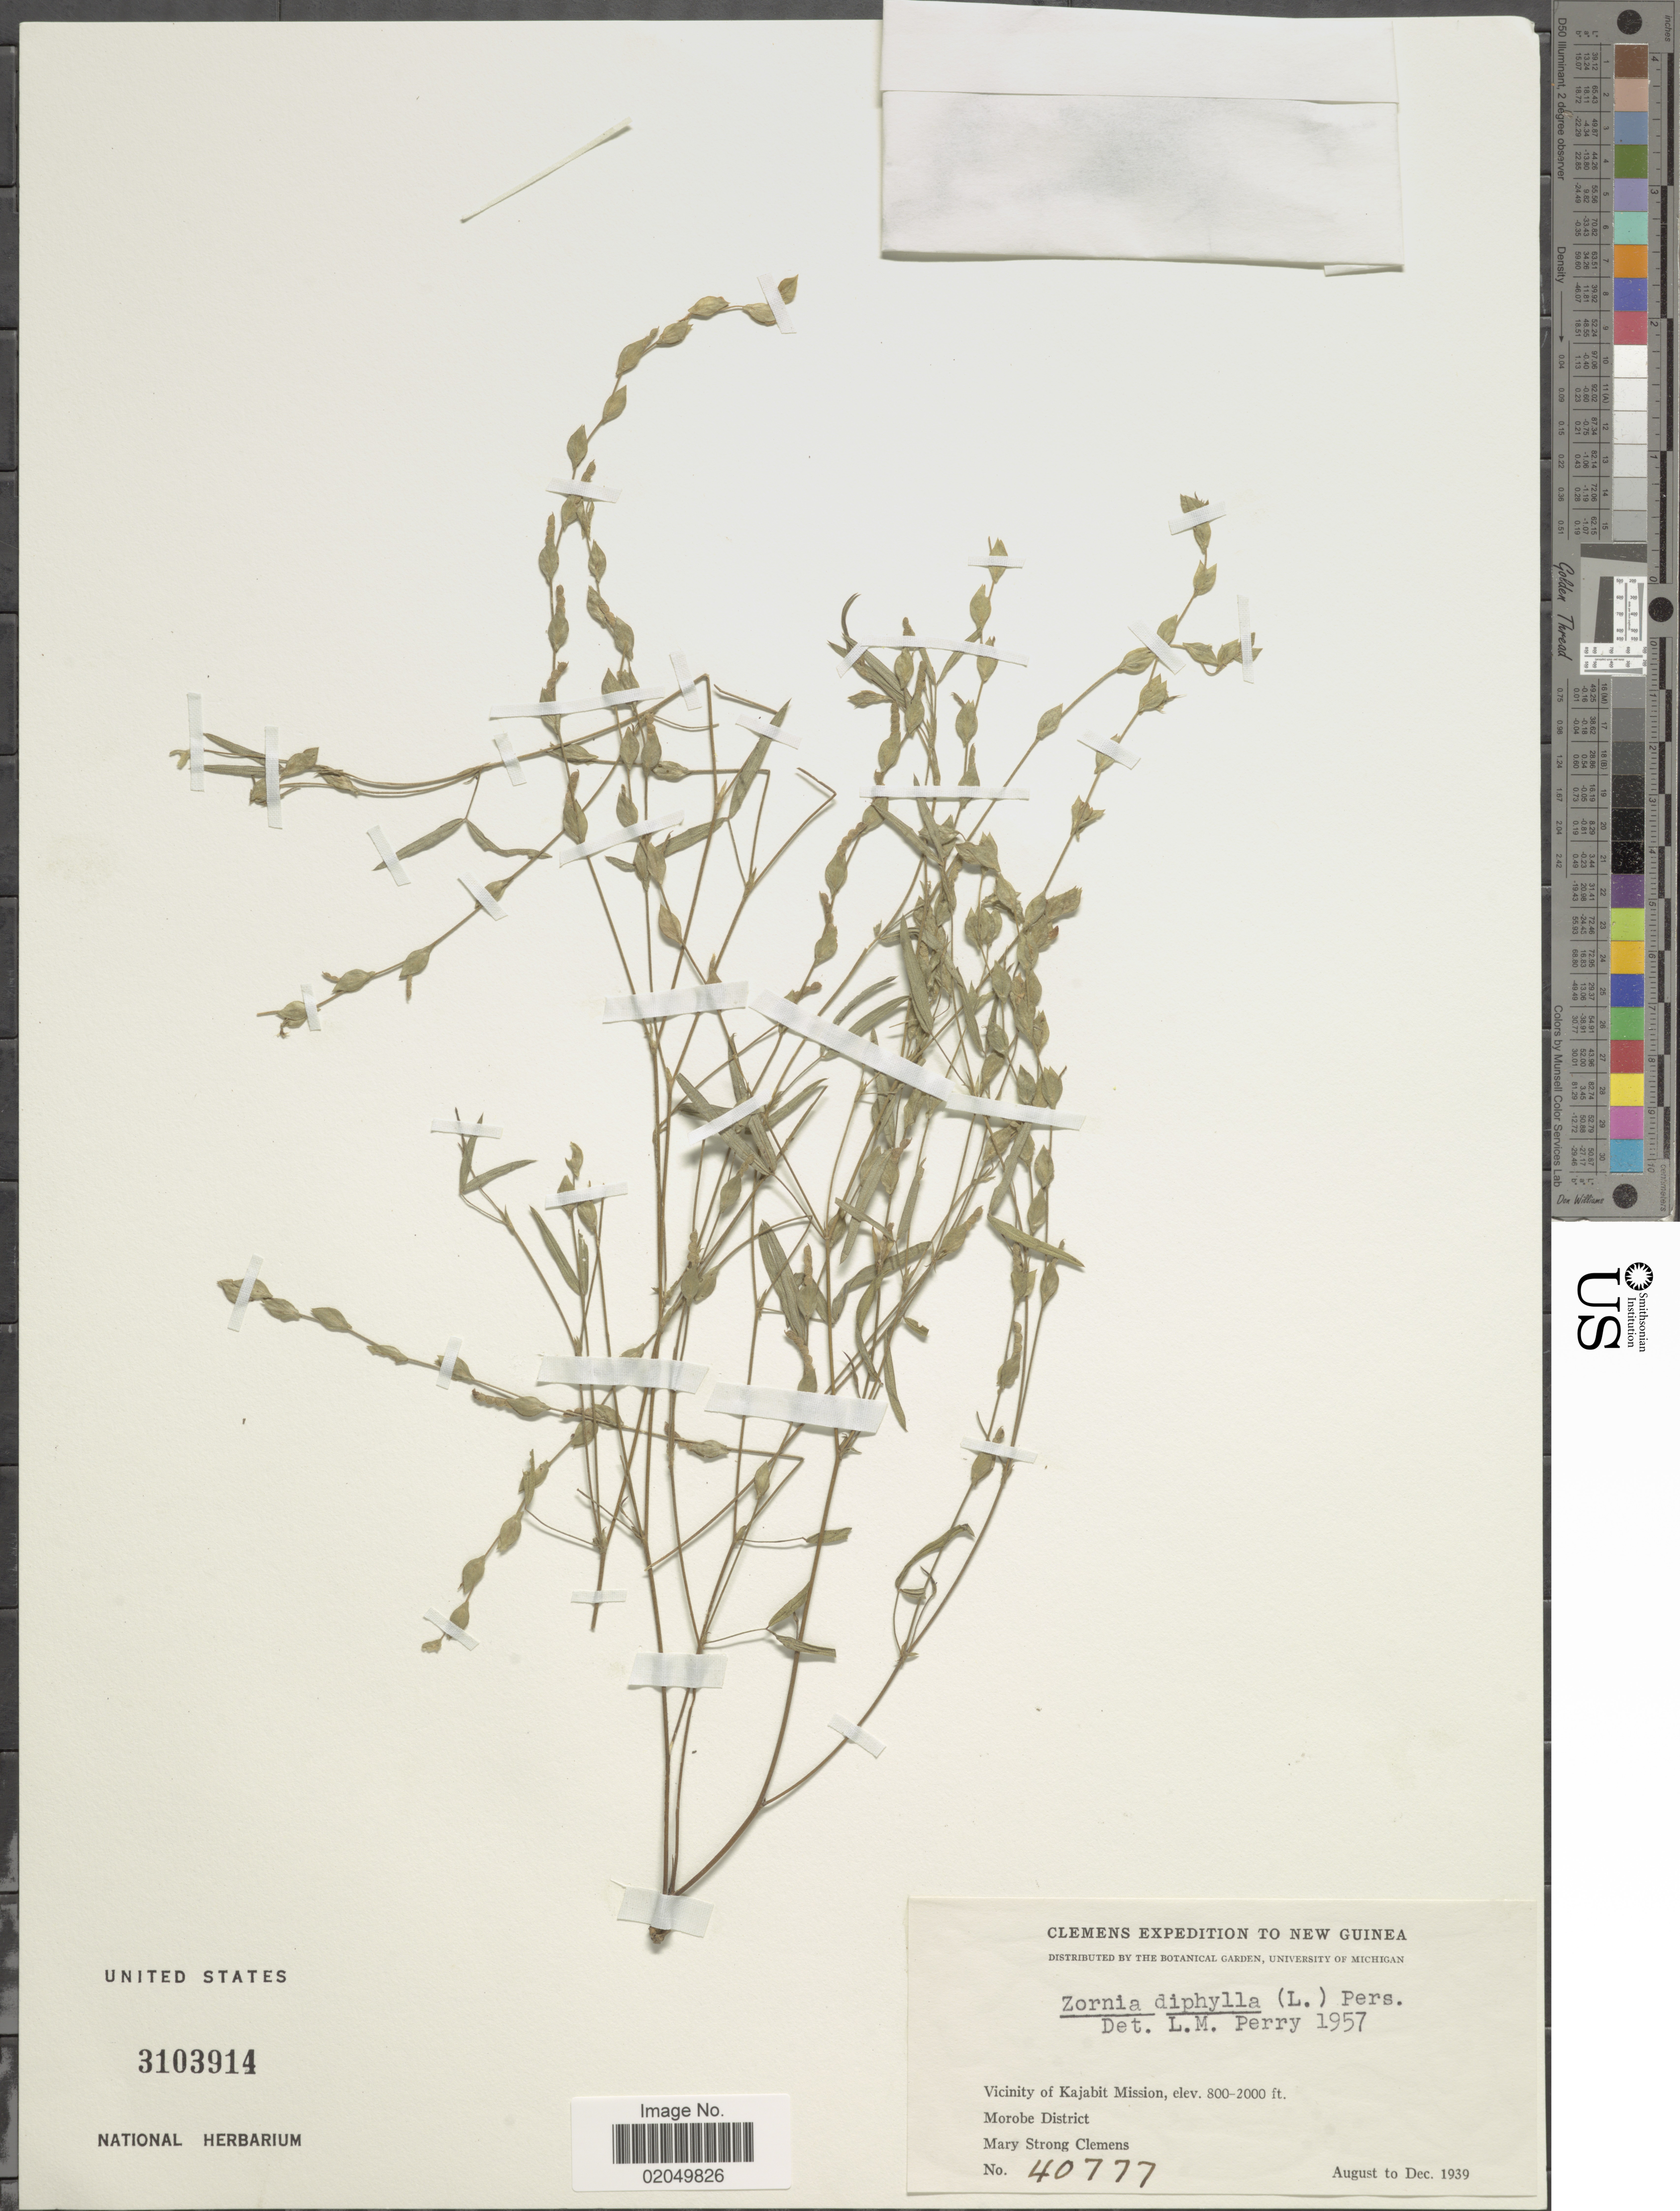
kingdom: Plantae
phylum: Tracheophyta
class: Magnoliopsida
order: Fabales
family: Fabaceae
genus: Zornia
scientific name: Zornia diphylla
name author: (L.) Pers.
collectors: M. S. Clemens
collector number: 40777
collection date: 1939-08/1939-12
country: Papua New Guinea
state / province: Morobe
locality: New Guinea, Vicinity of Kajabit Mission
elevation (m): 244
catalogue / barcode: US 3103914